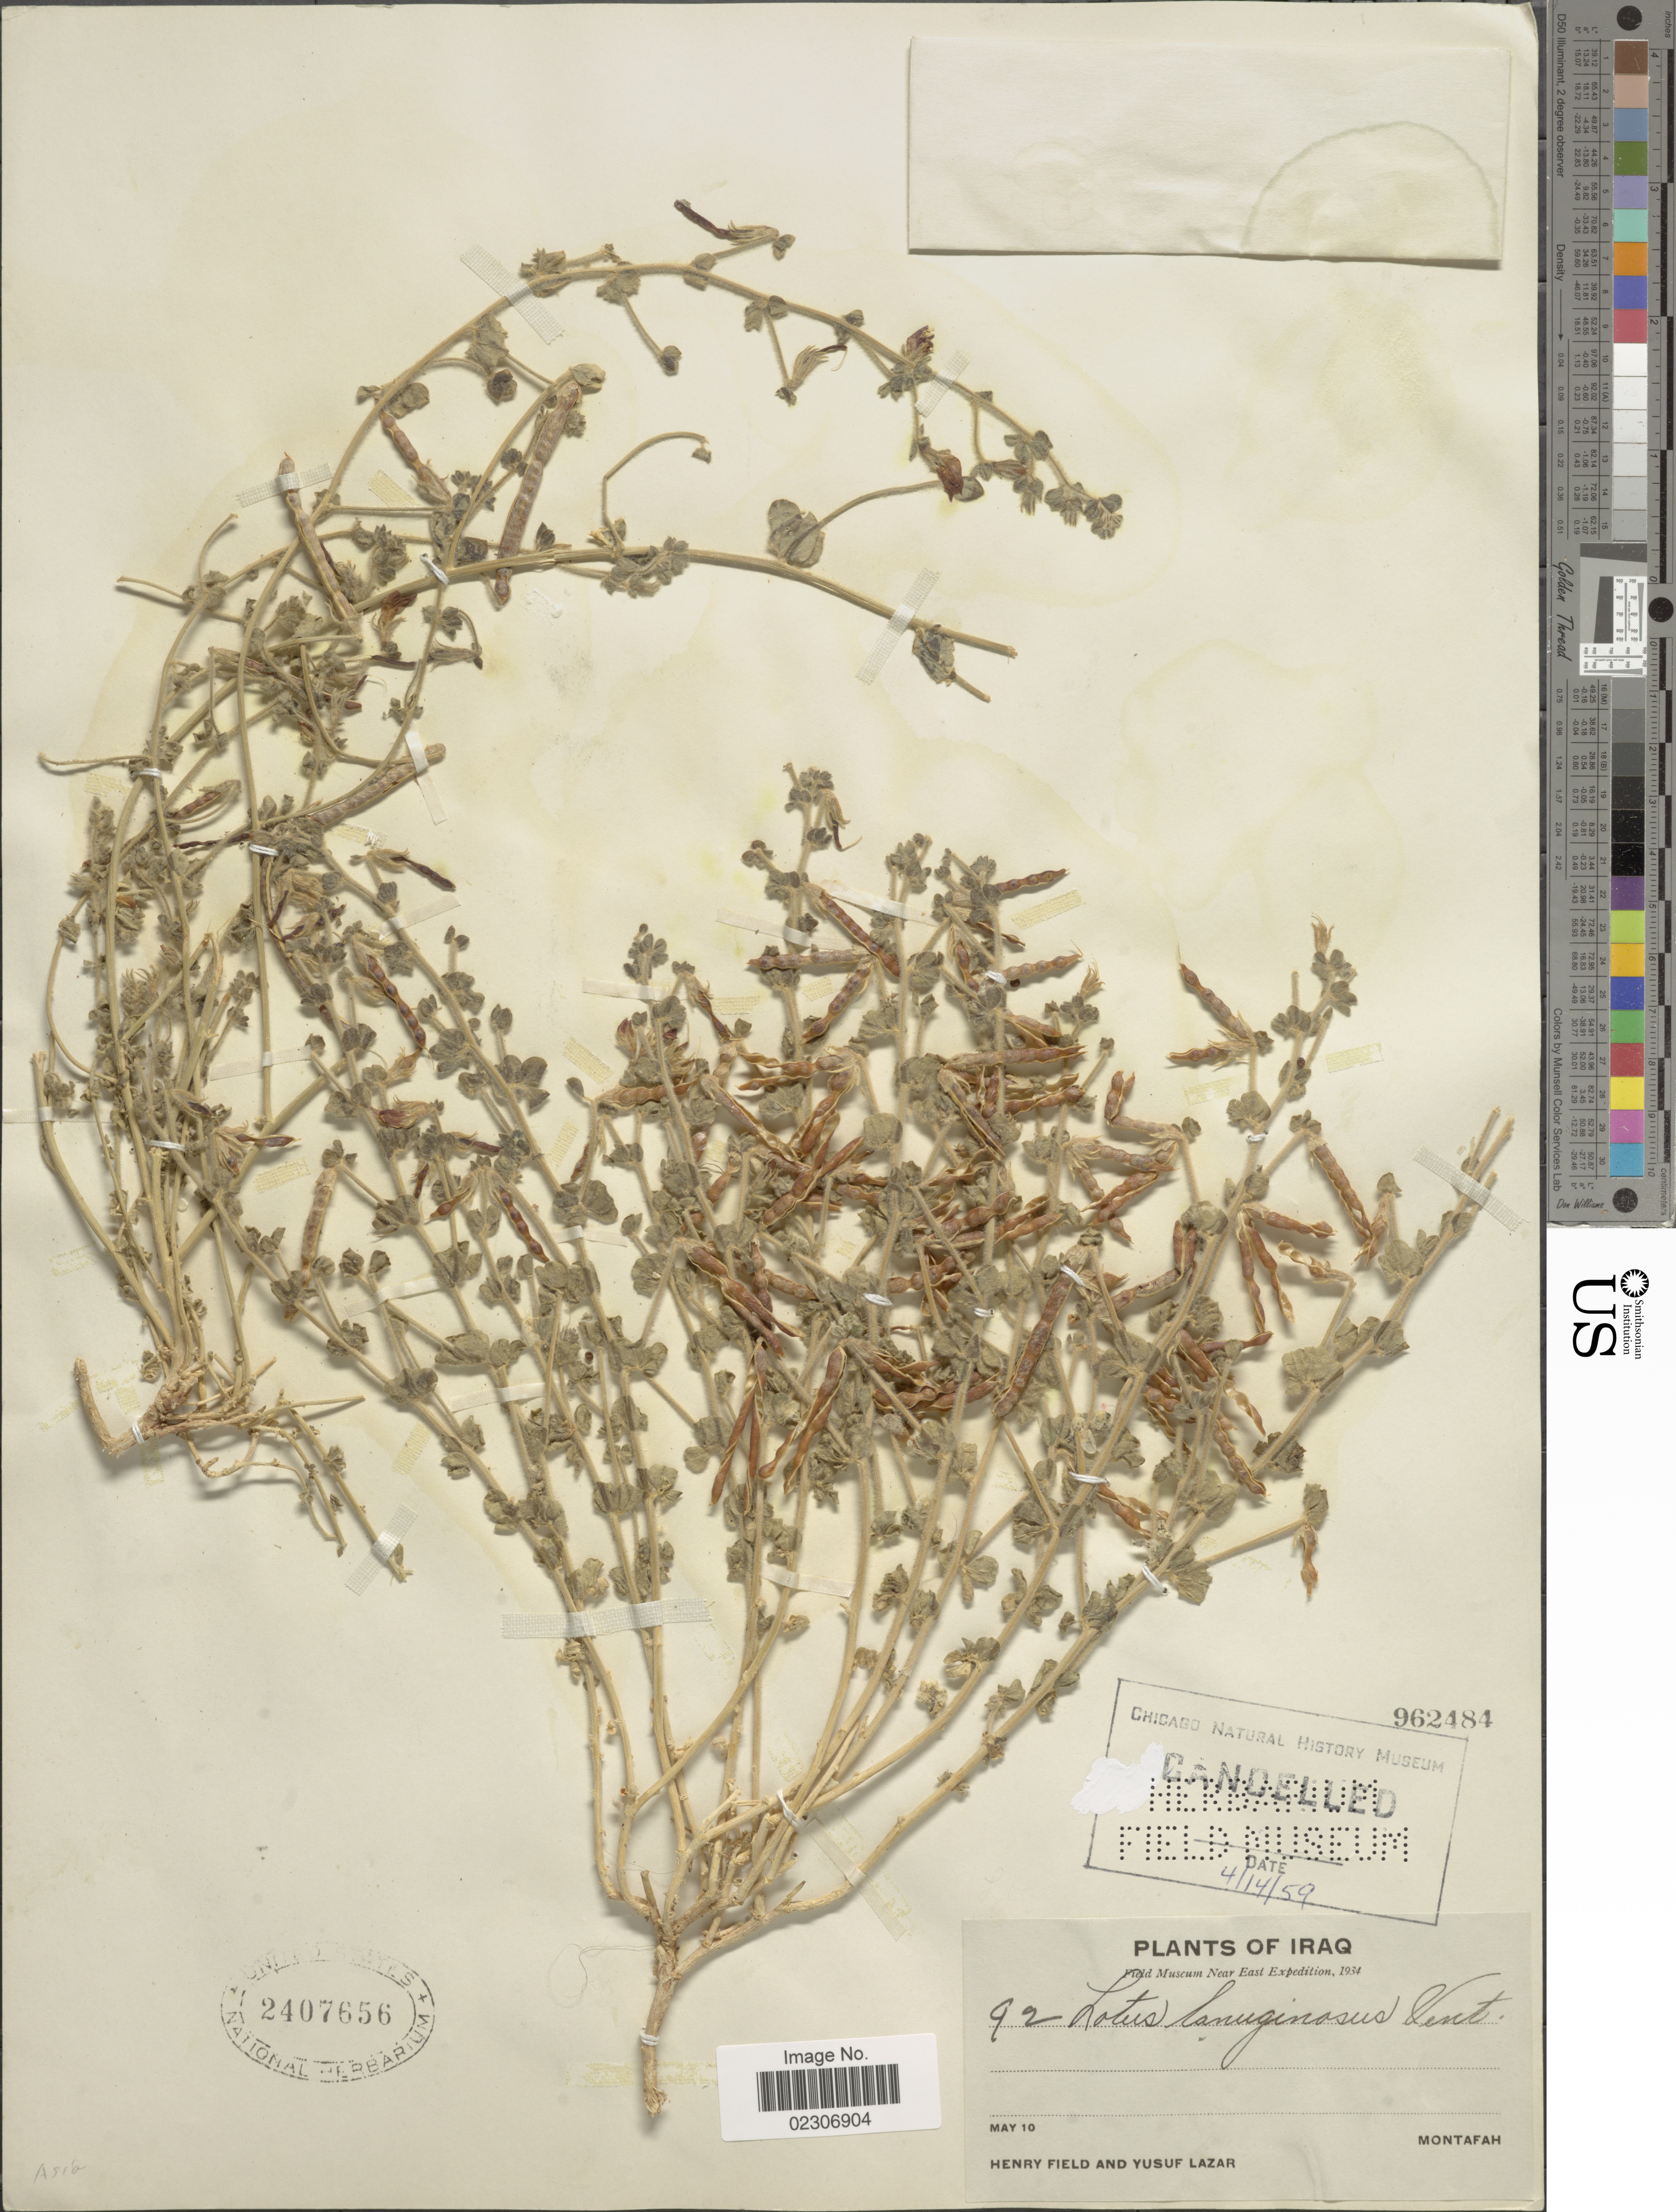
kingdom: Plantae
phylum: Tracheophyta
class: Magnoliopsida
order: Fabales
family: Fabaceae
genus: Lotus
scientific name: Lotus lanuginosus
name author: Vent.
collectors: H. Field & Y. Lazar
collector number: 92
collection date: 1934-05-10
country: Iraq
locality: Iraq, Montafah.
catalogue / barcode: US 2407656